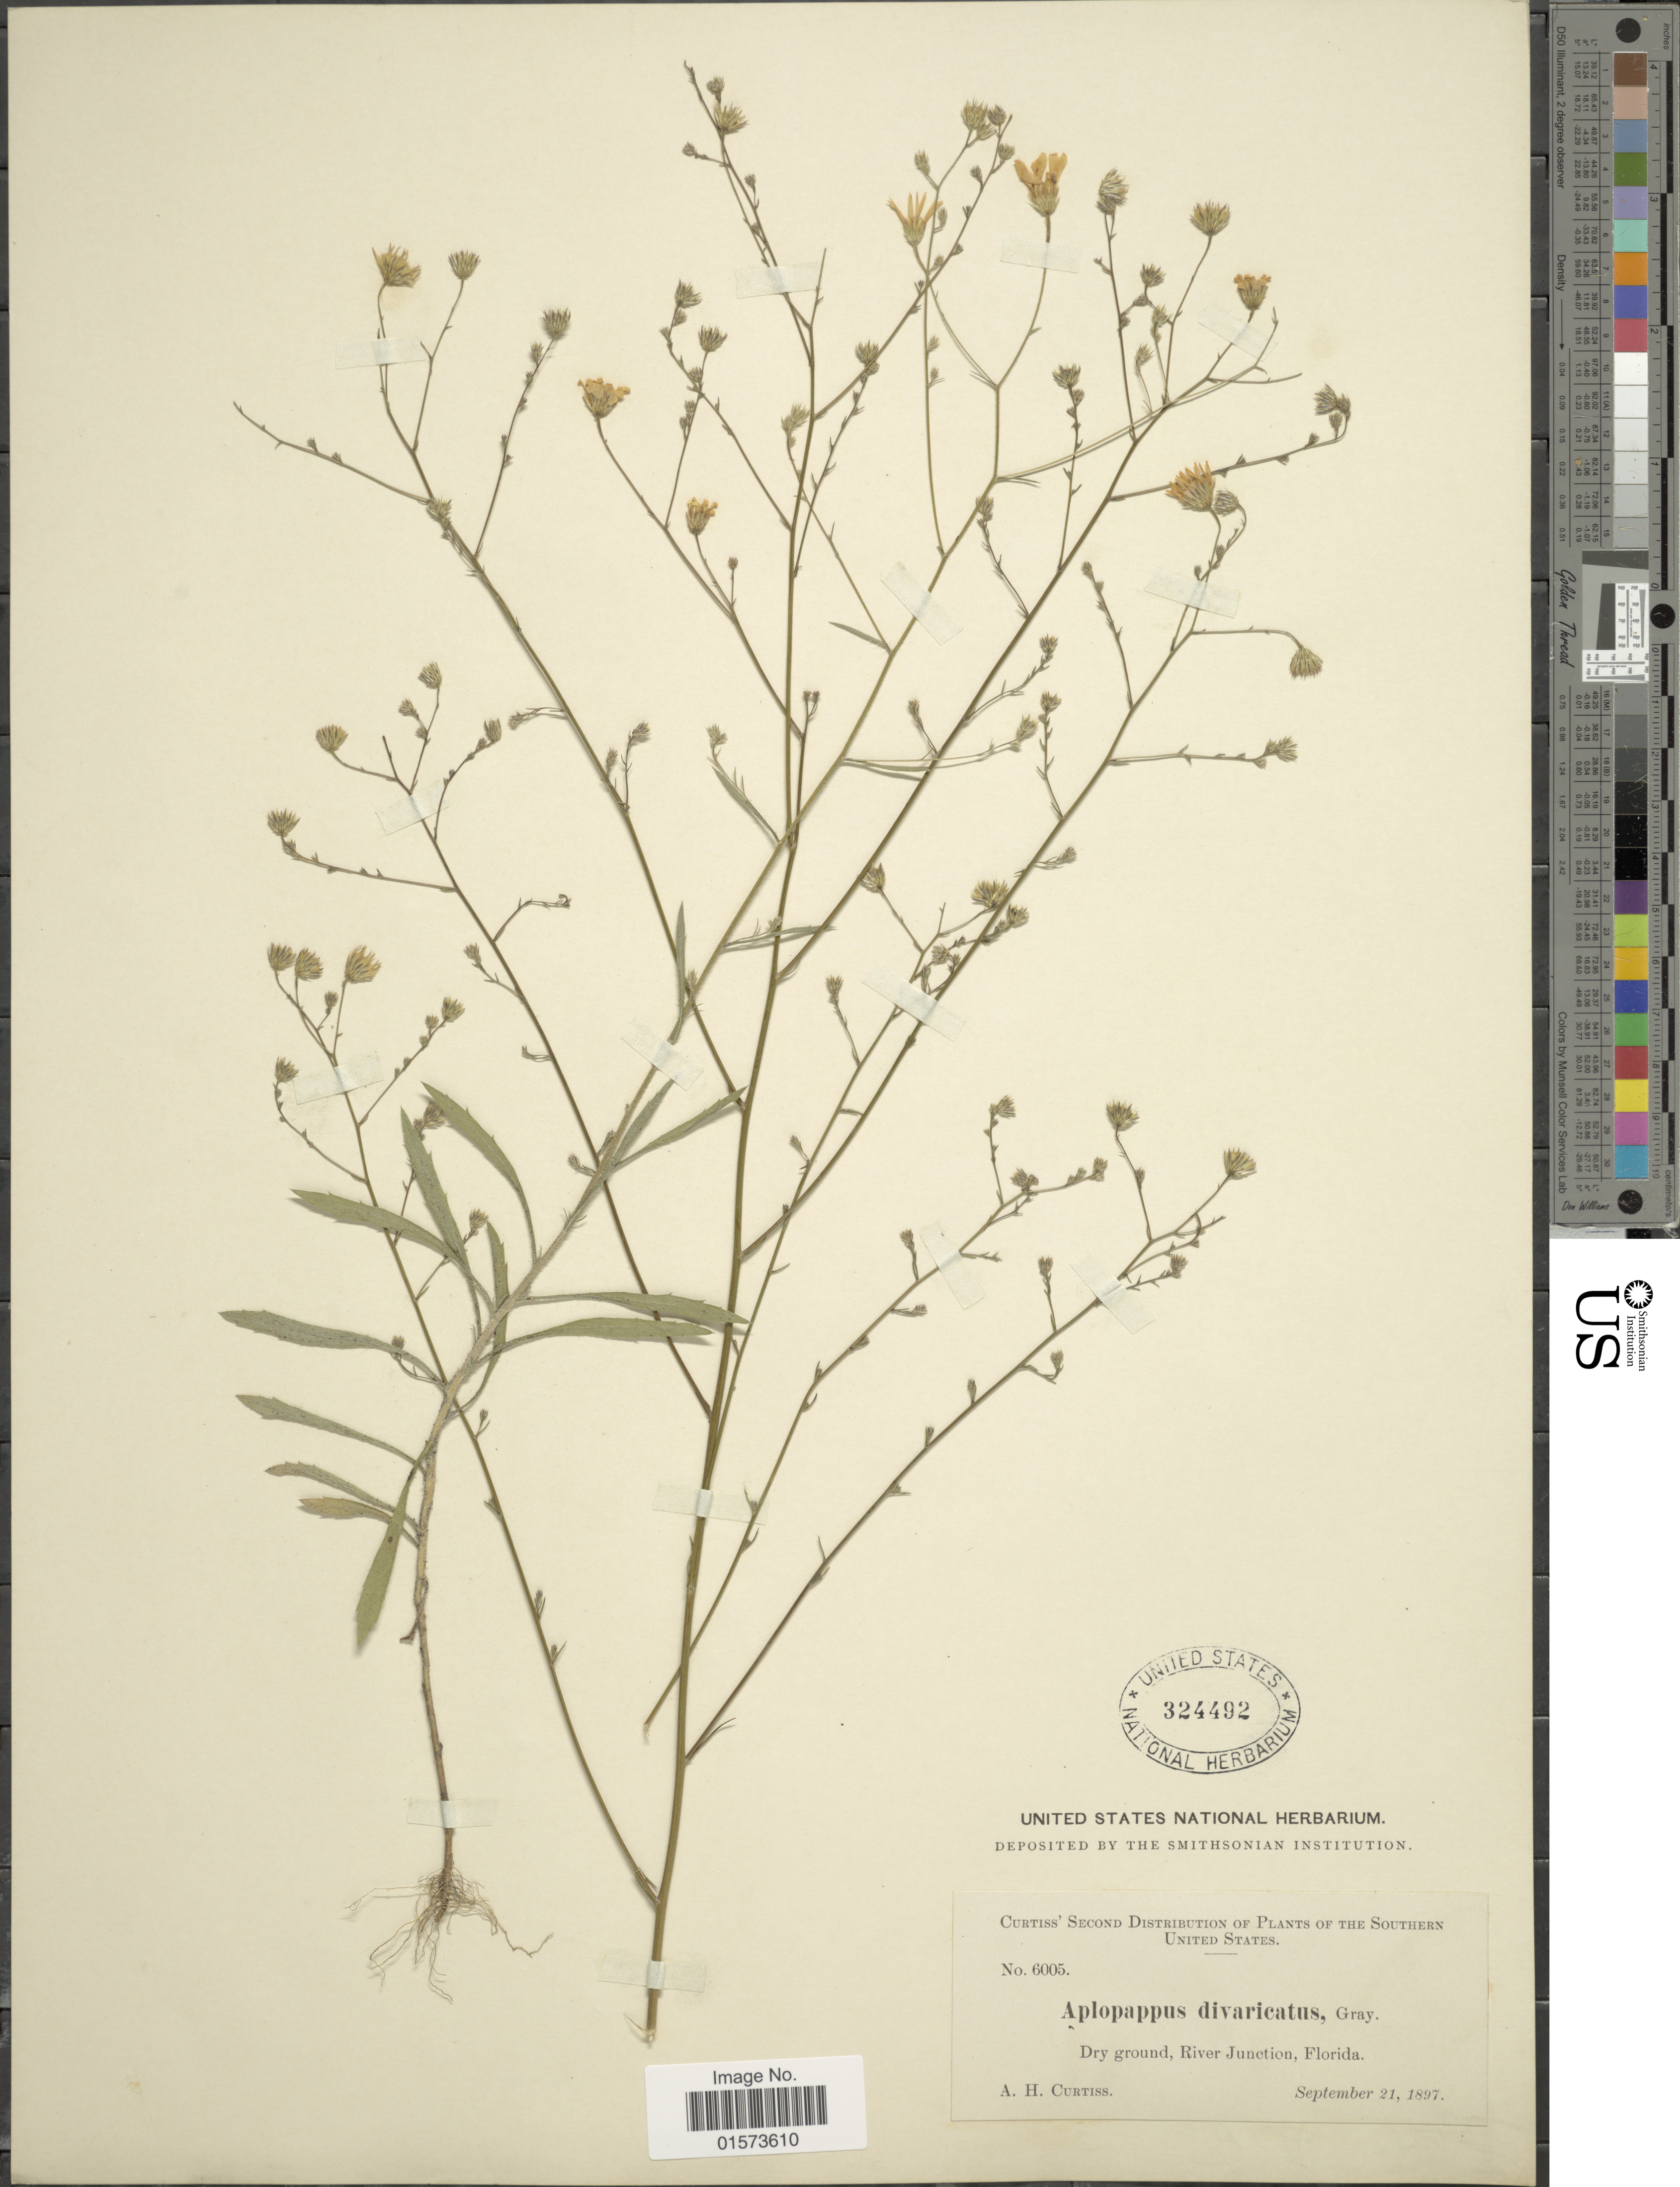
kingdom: Plantae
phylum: Tracheophyta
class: Magnoliopsida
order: Asterales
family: Asteraceae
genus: Croptilon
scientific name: Croptilon divaricatum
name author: (Nutt.) Raf.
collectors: A. H. Curtiss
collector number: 6005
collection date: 1897-09-21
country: United States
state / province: Florida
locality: Dry ground, River Junction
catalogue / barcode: US 324492